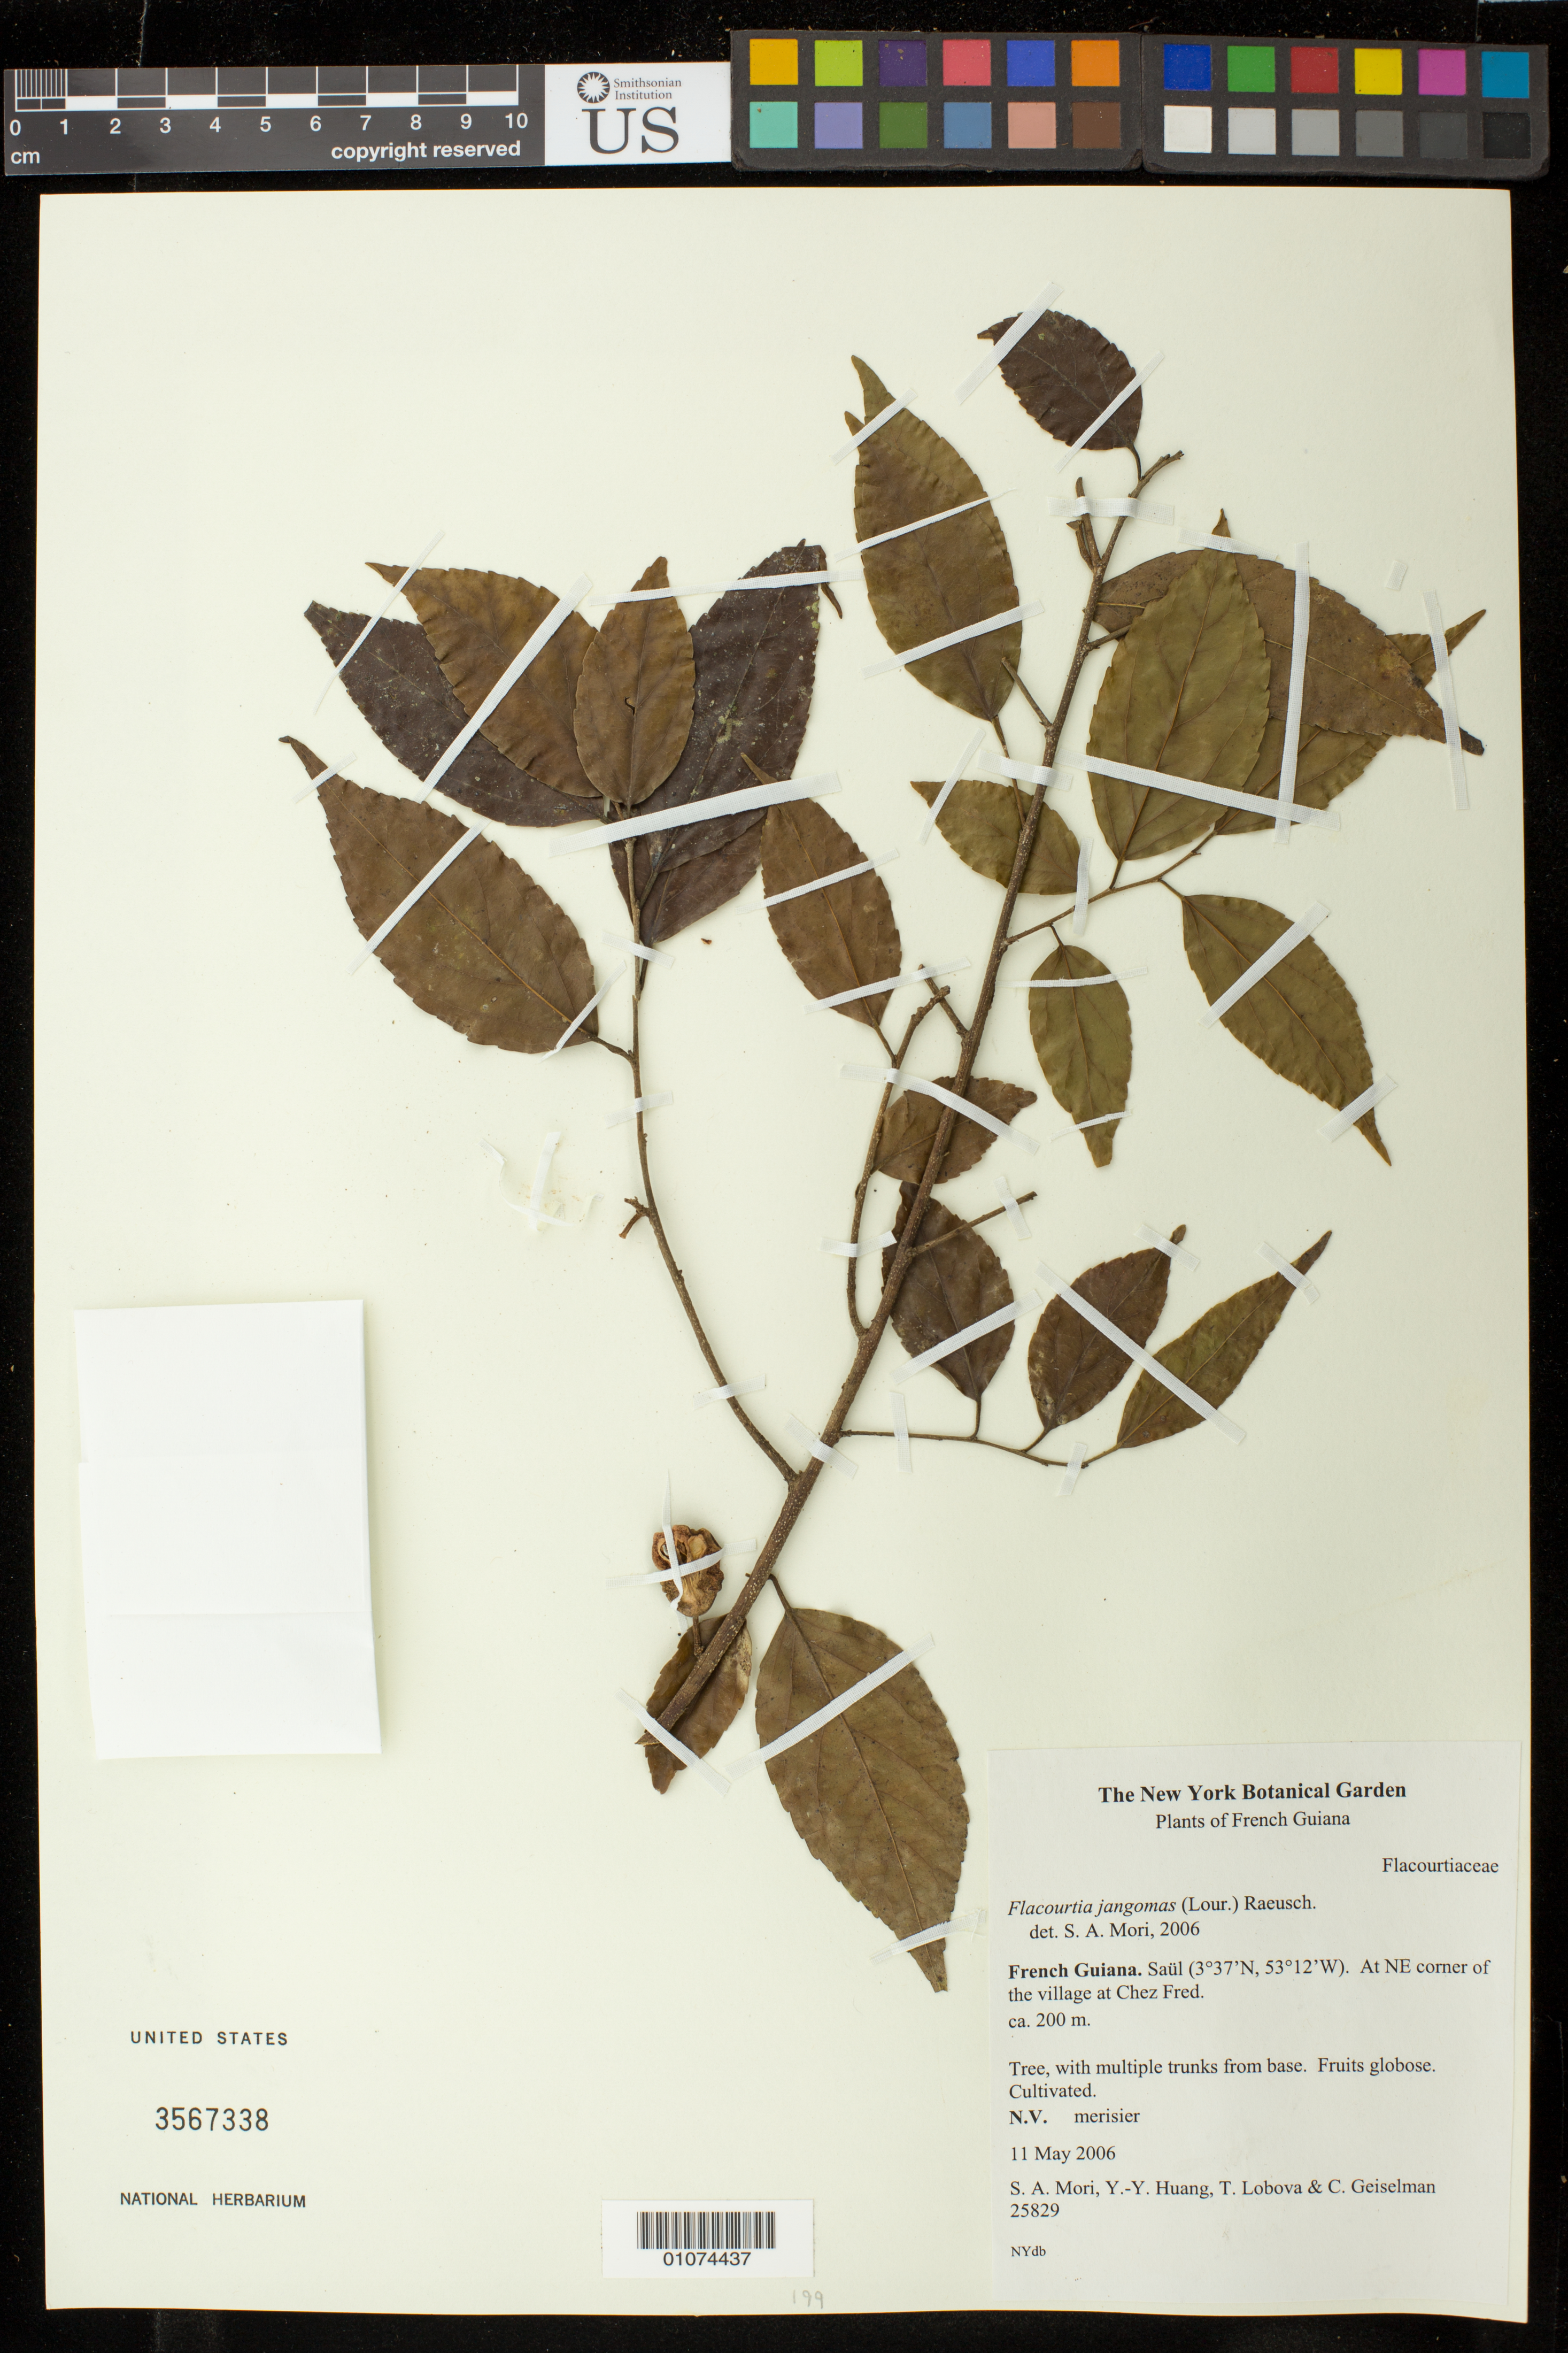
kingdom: Plantae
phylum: Tracheophyta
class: Magnoliopsida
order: Malpighiales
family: Salicaceae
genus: Flacourtia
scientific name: Flacourtia jangomas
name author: (Lour.) Raeusch.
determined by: Mori, Scott A.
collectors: S. Mori, Y. Huang, T. Lobova & C. Geiselman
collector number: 25829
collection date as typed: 11-May-06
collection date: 2006-05-11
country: French Guiana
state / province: Saint-Laurent-du-Maroni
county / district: Saül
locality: At NE corner of the village at Chez Fred.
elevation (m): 200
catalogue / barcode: US 3567338